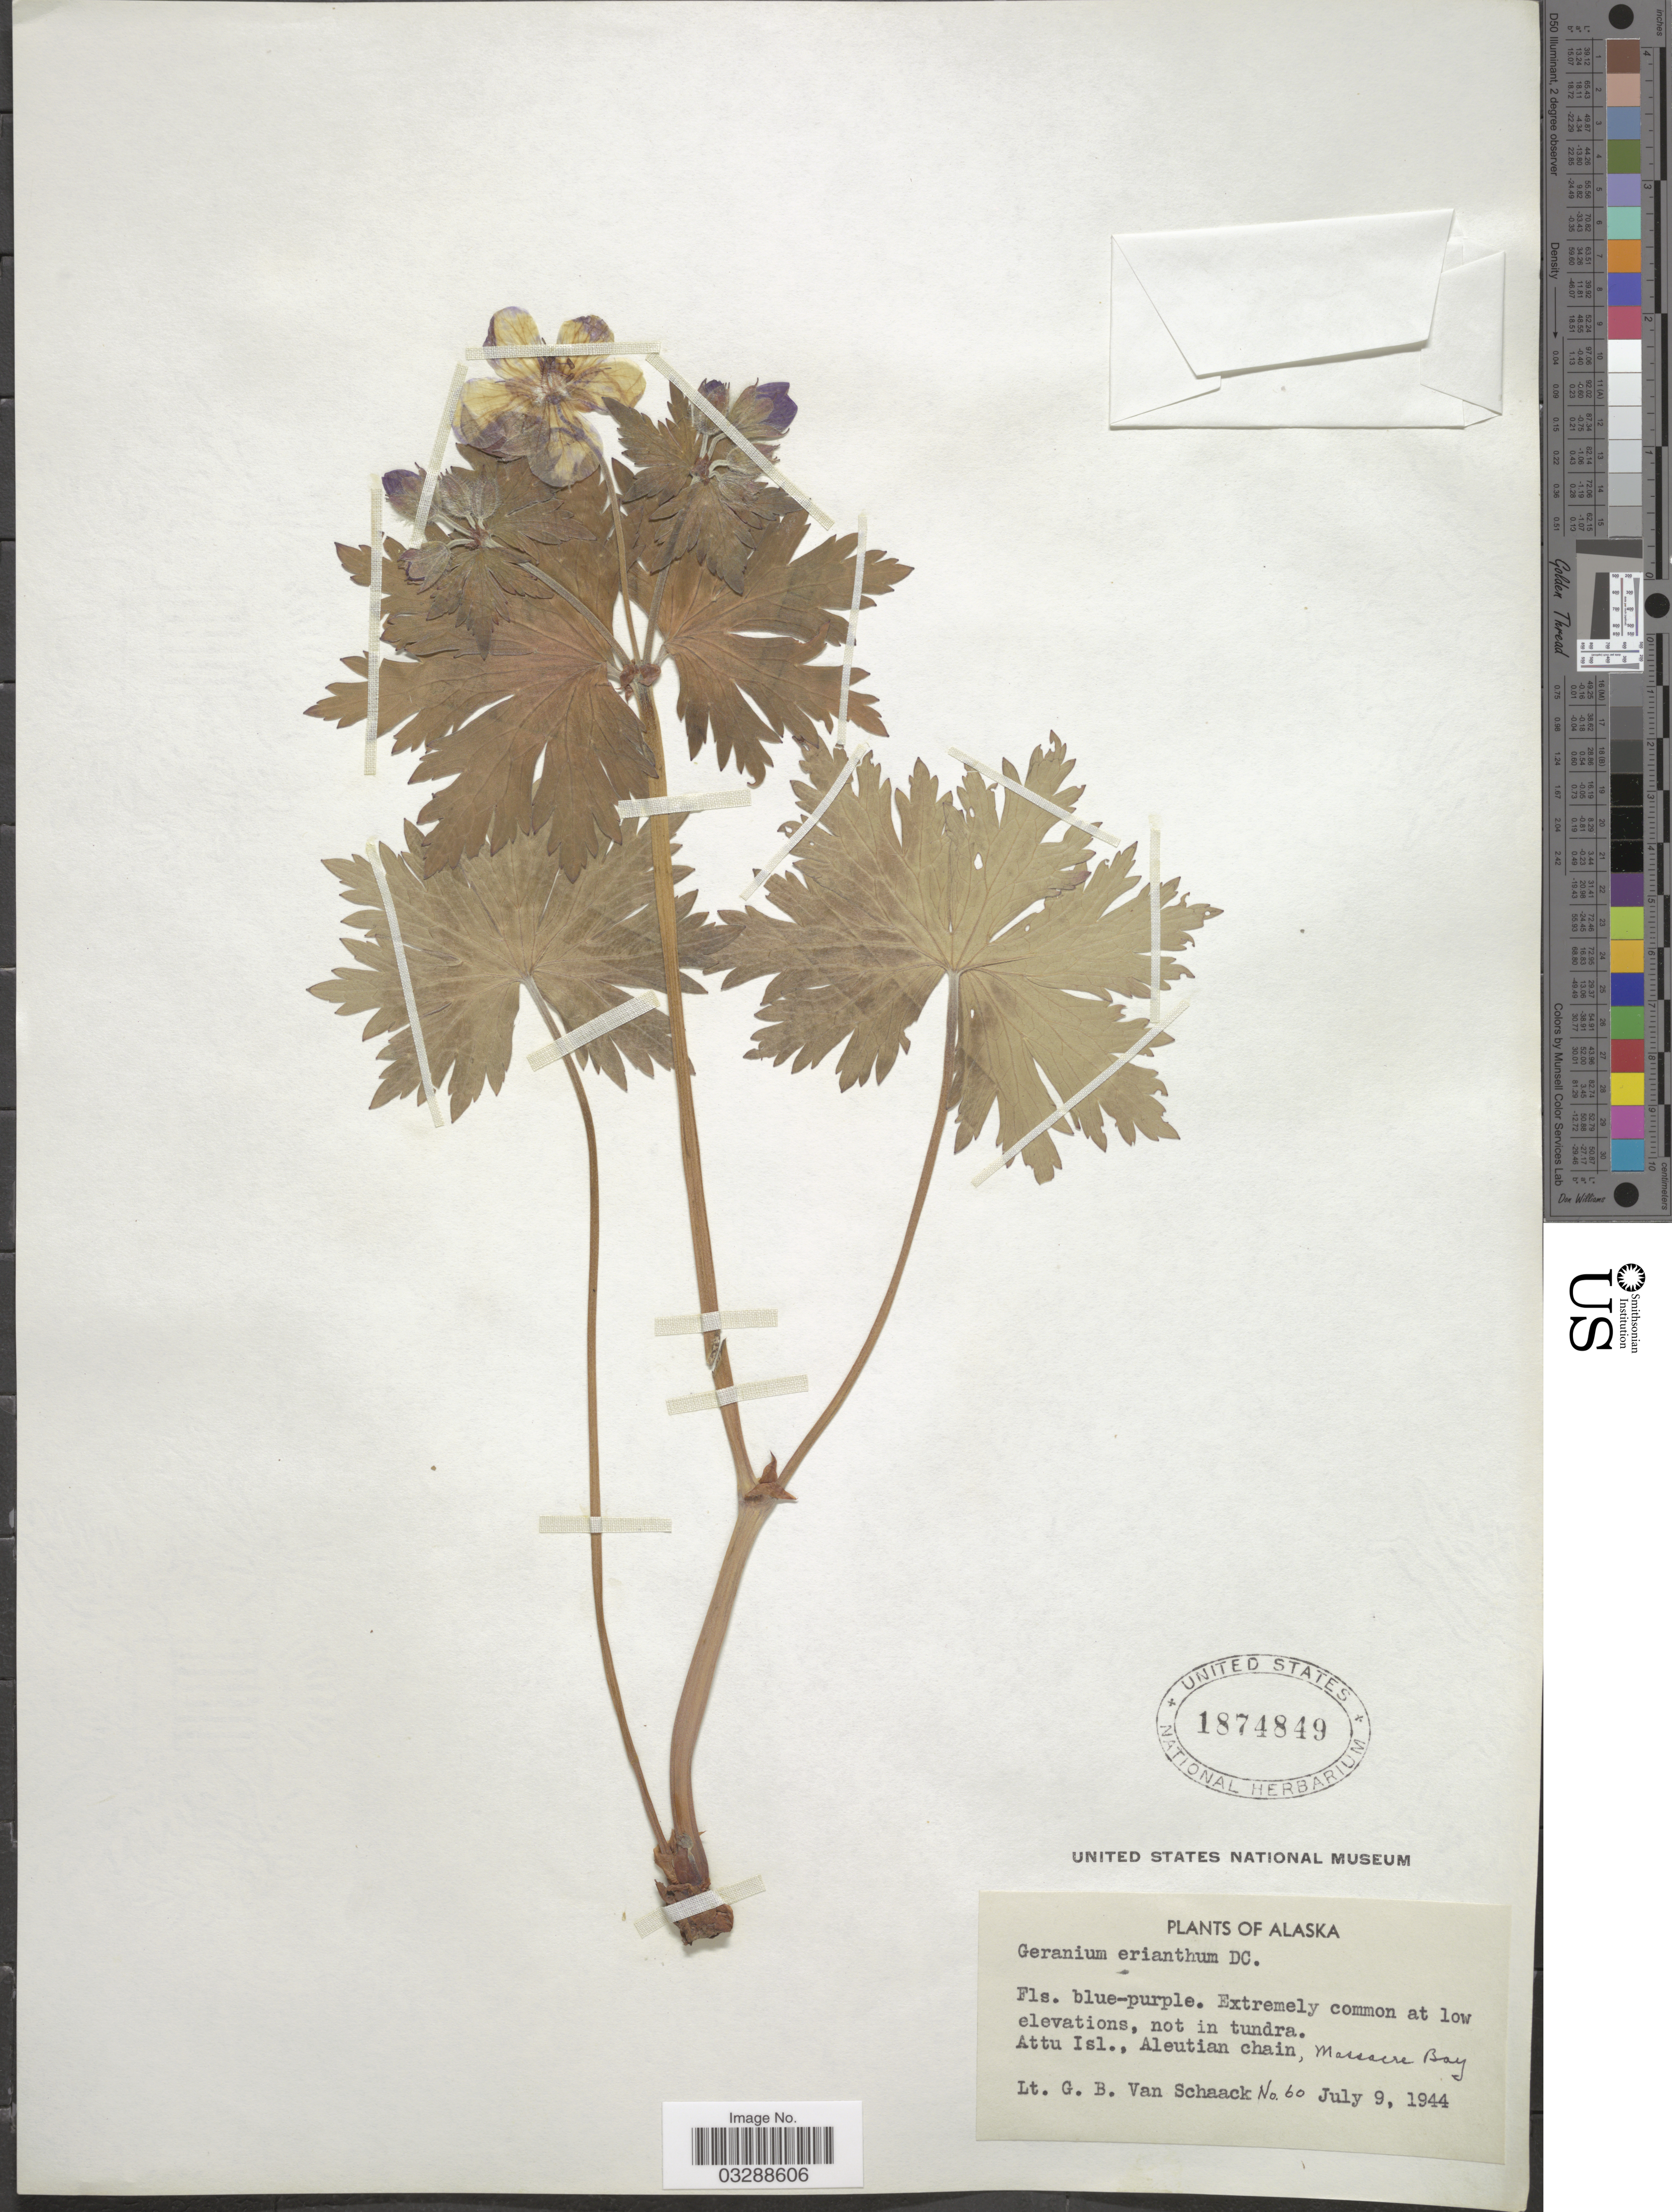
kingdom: Plantae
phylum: Tracheophyta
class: Magnoliopsida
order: Geraniales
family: Geraniaceae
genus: Geranium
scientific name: Geranium erianthum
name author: DC.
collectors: G. Van Schaack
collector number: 60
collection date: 1944-07-09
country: United States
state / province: Alaska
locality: Attu Isl., Aleutian chain, Massacre Bay.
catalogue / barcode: US 1874849